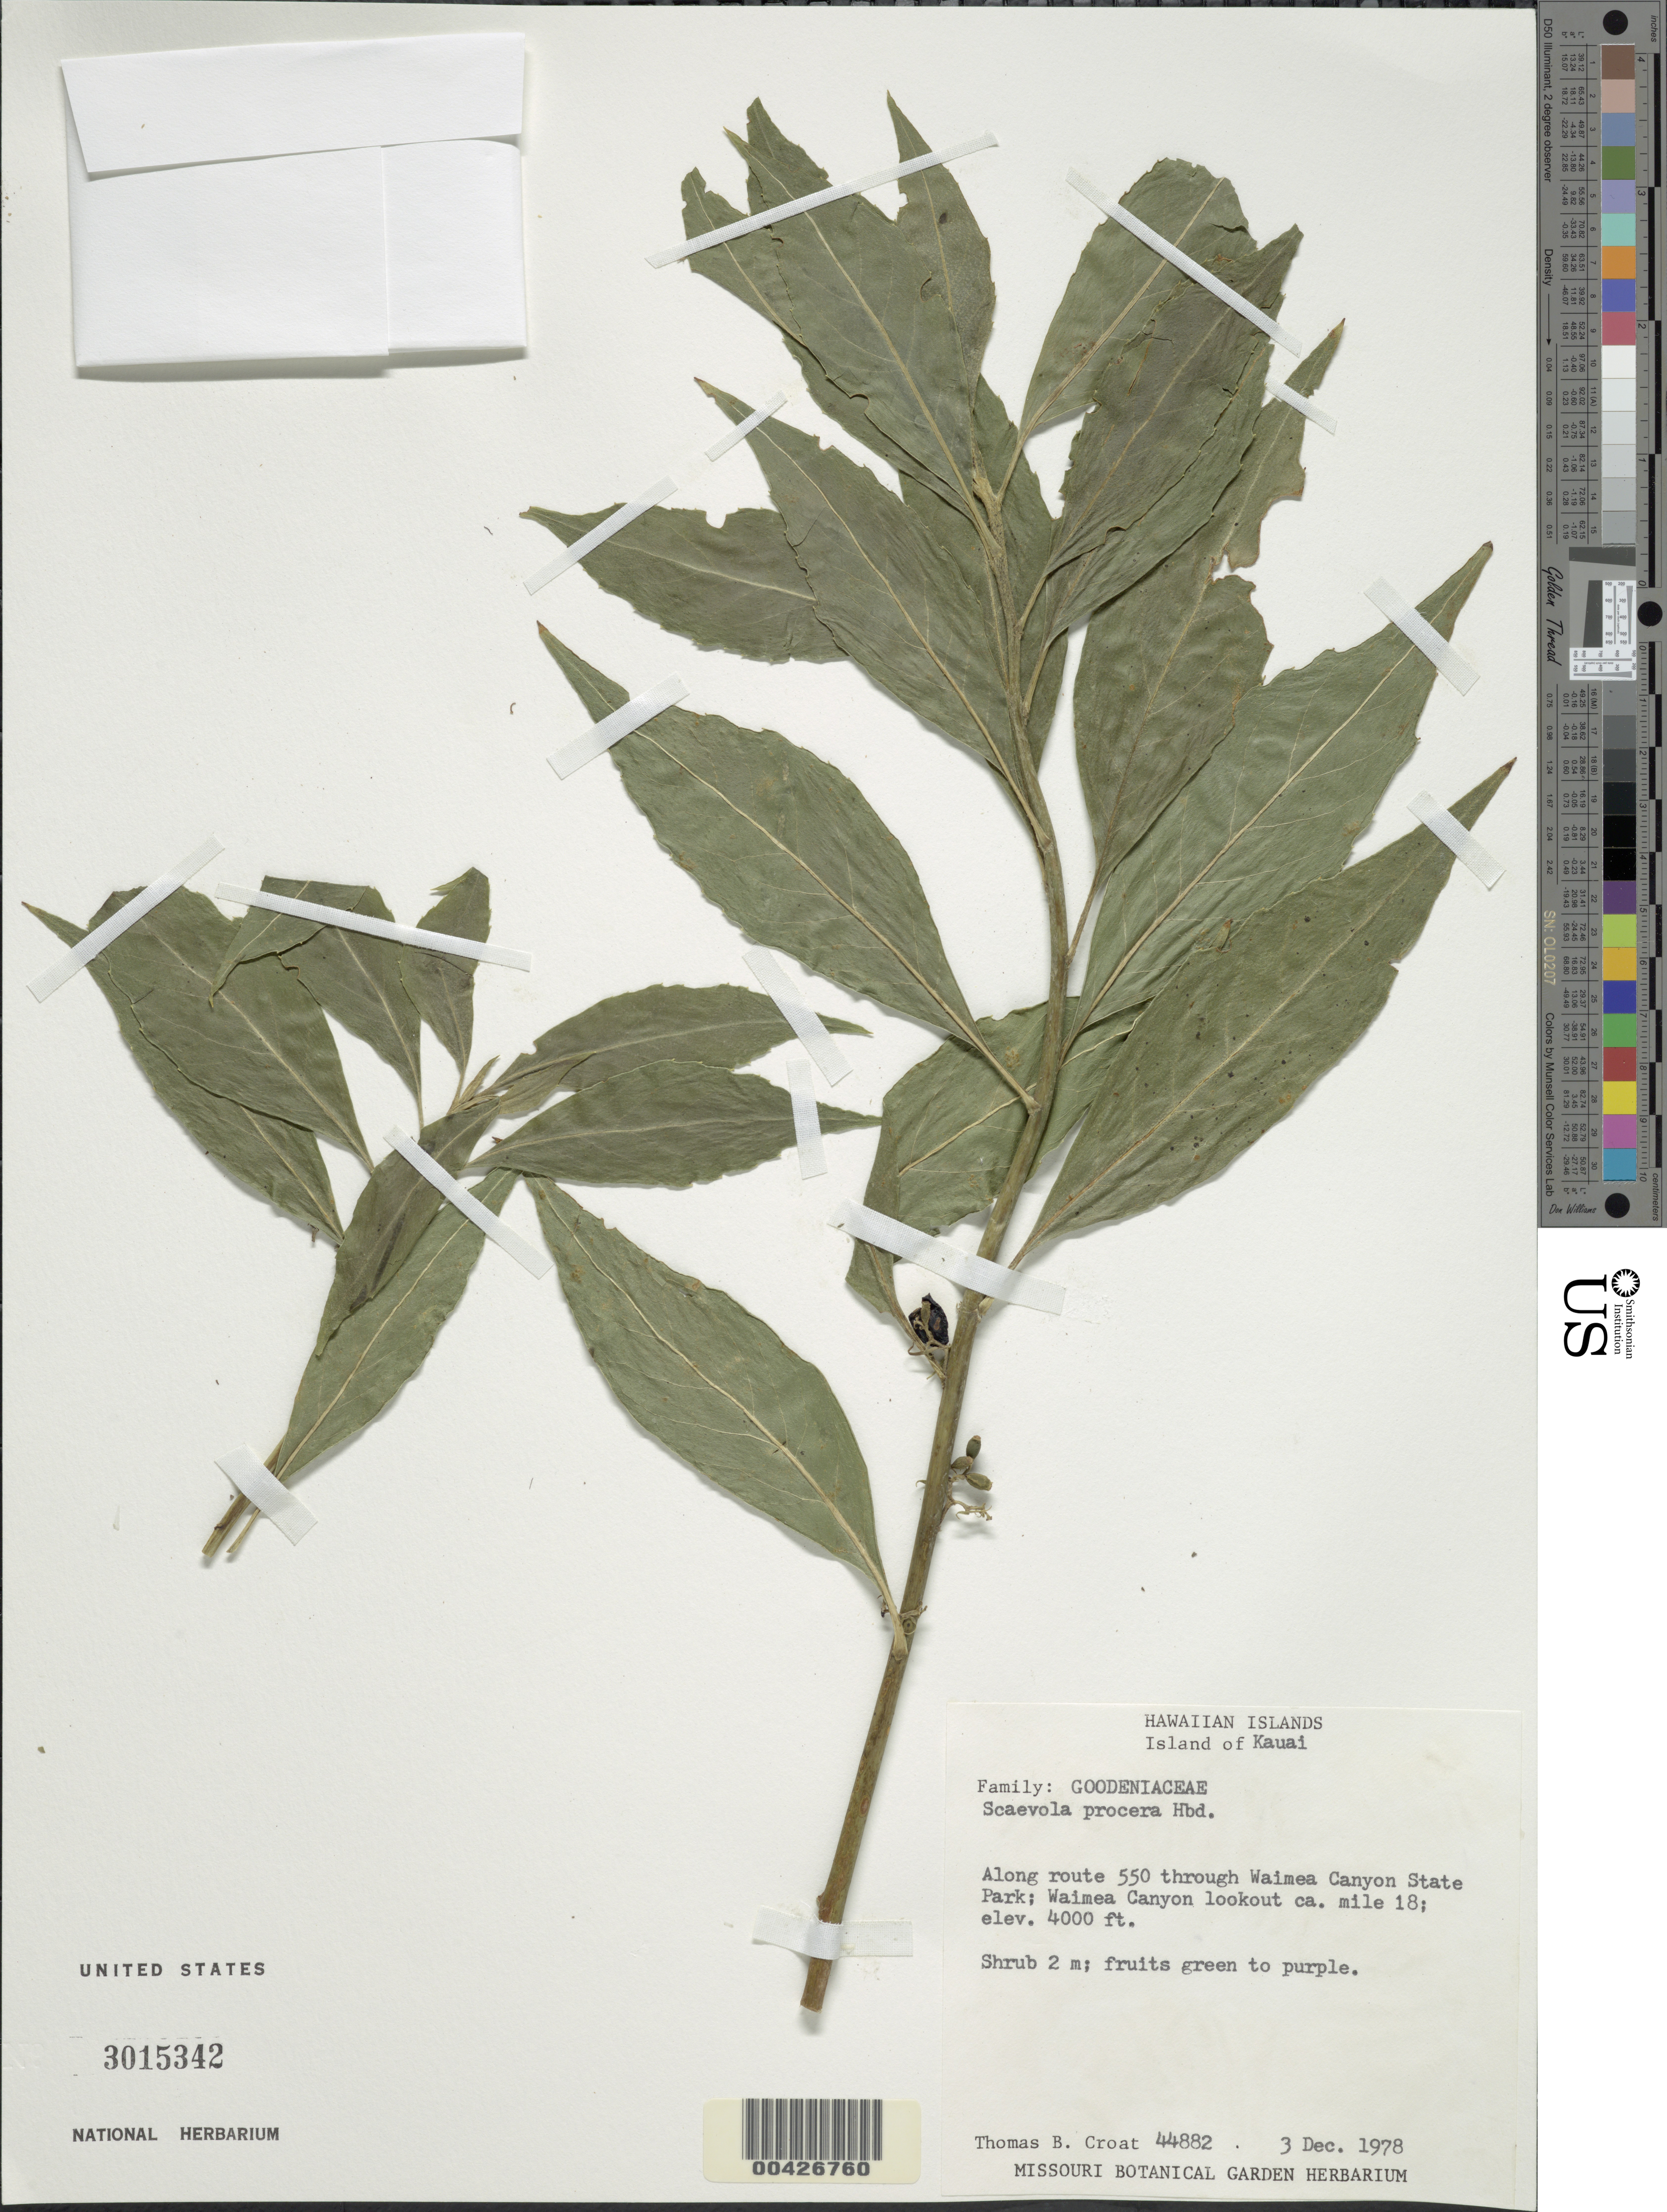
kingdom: Plantae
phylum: Tracheophyta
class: Magnoliopsida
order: Asterales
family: Goodeniaceae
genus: Scaevola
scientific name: Scaevola procera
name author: Hillebr.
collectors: T. B. Croat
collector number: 44882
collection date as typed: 3 Dec 1978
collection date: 1978-12-03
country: United States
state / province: Hawaii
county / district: Kauai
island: Kaua'i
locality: Along route 550 through Waimea Canyon State Park; Waimea Canyon lookout ca. mile 18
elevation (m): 1219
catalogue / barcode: US 3015342